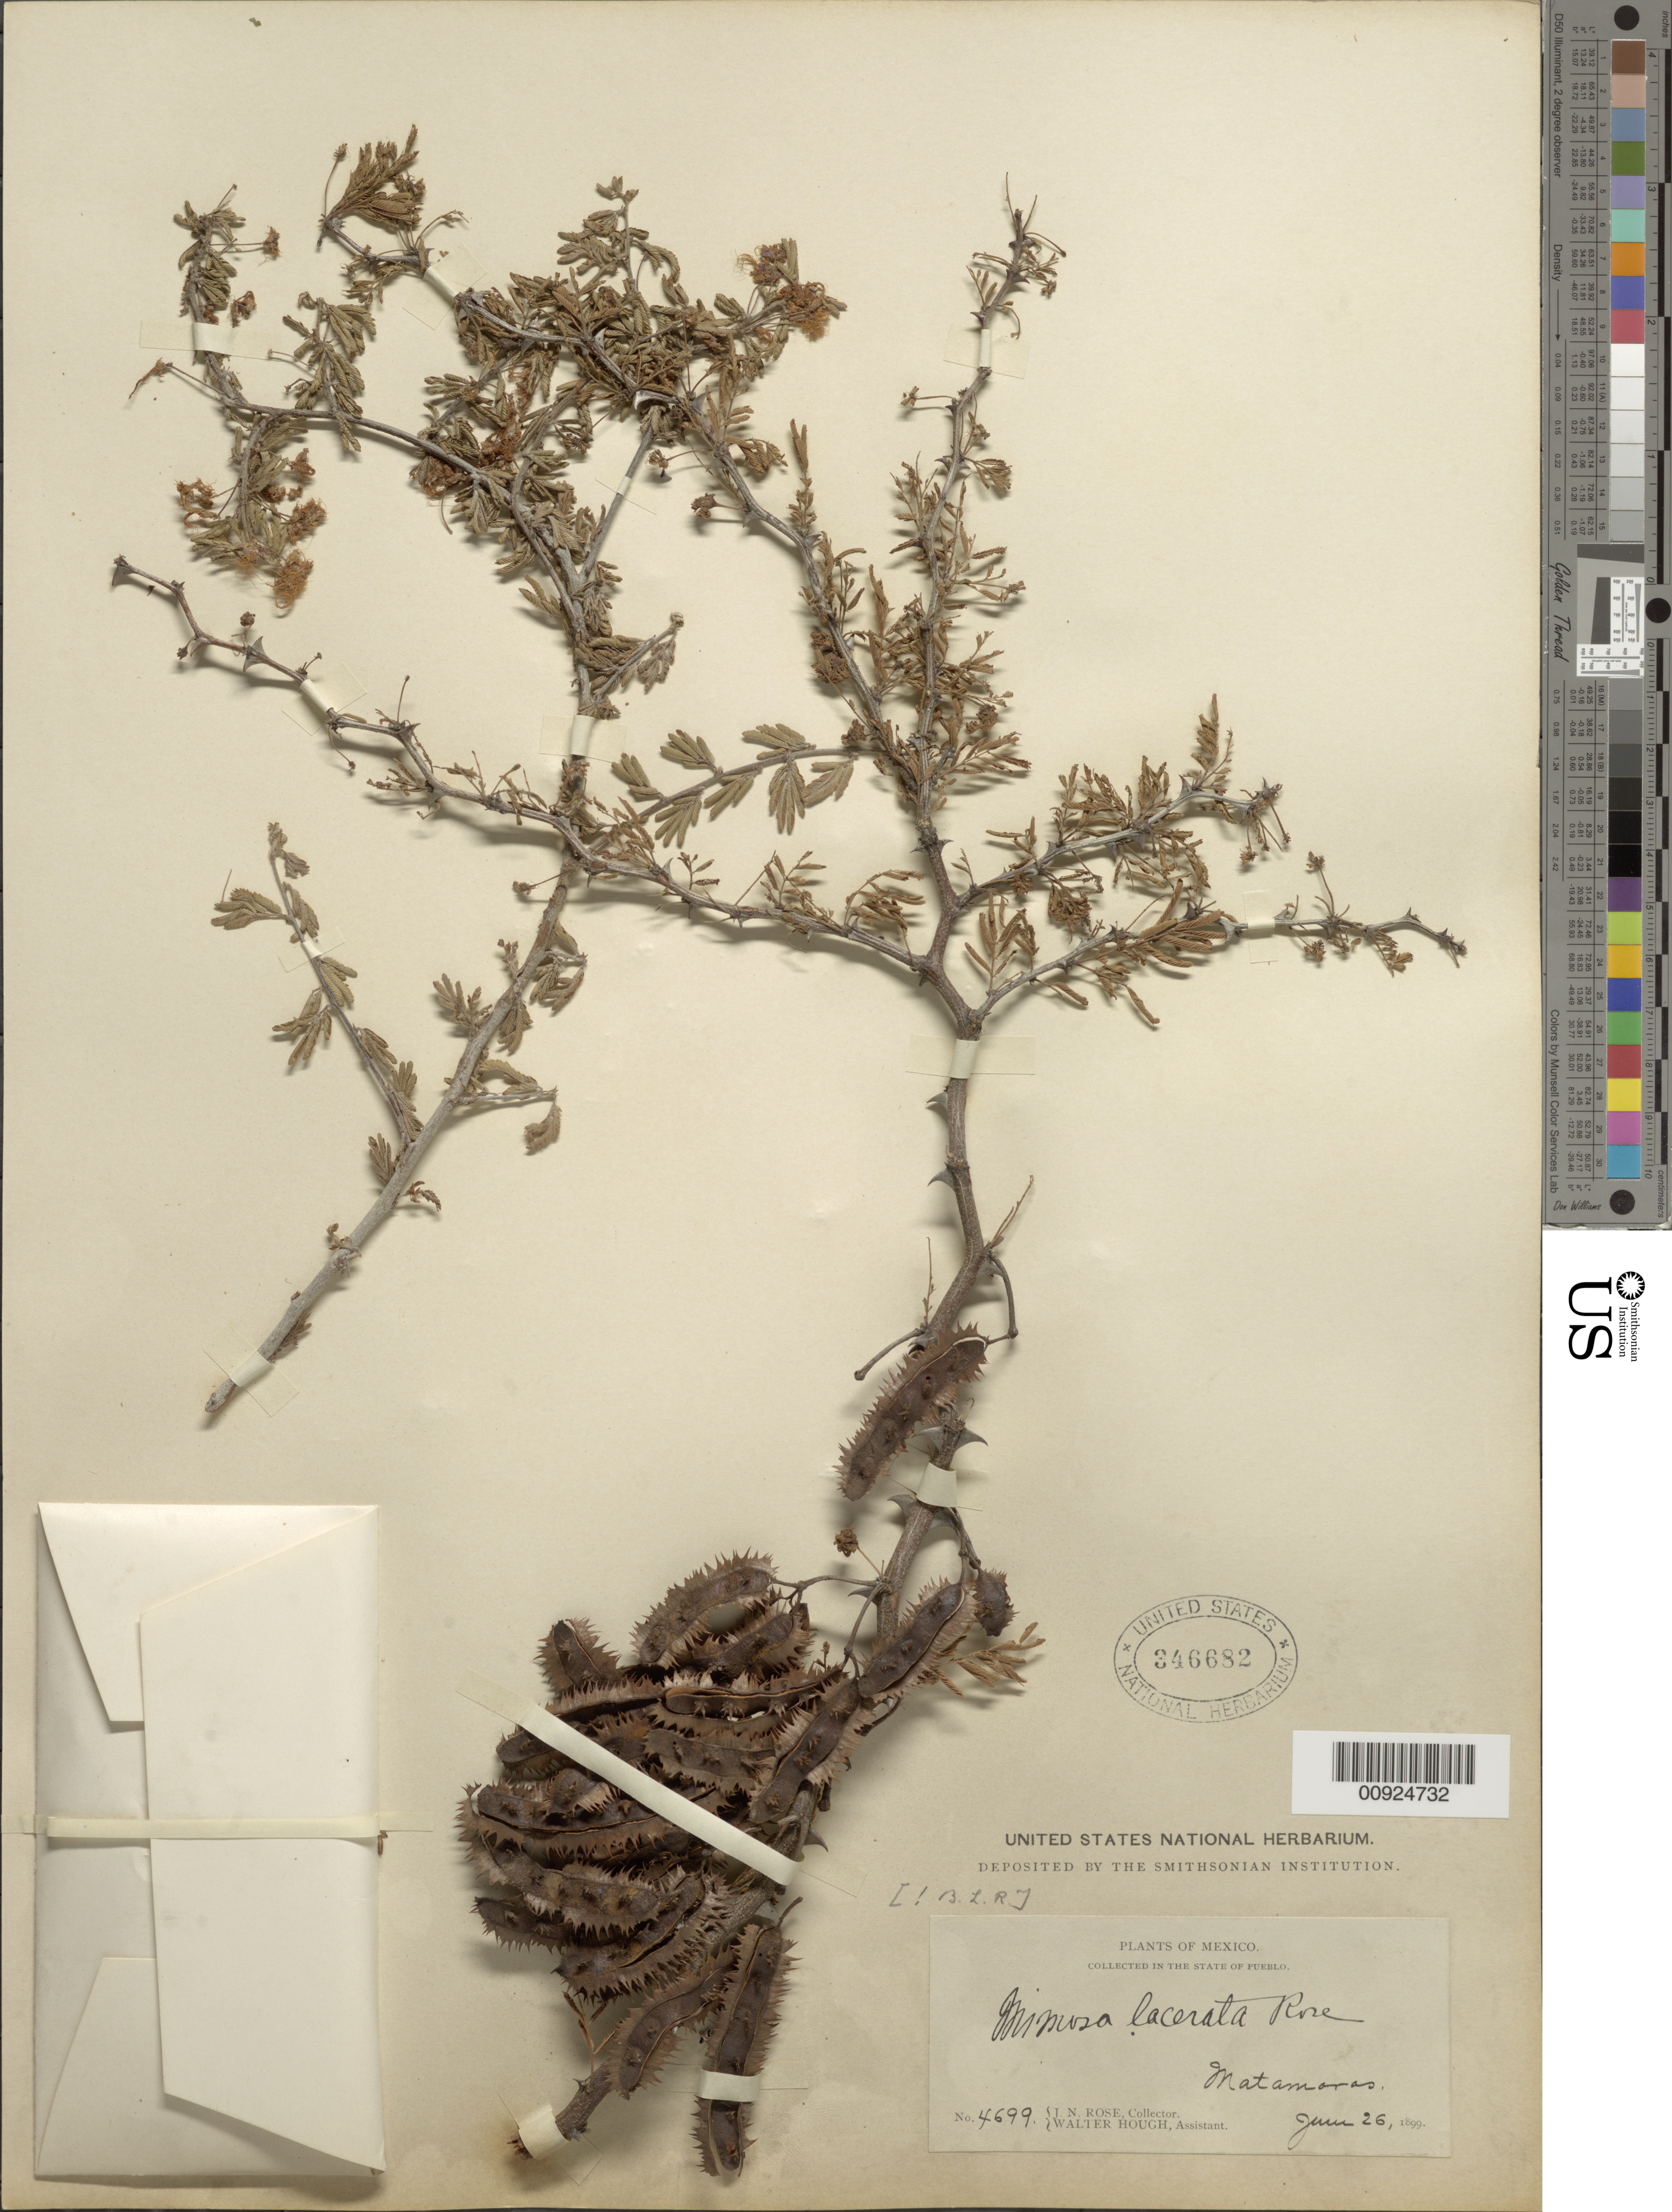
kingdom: Plantae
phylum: Tracheophyta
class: Magnoliopsida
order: Fabales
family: Fabaceae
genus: Mimosa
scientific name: Mimosa lacerata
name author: Rose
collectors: J. N. Rose & W. Hough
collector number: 4699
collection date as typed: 26 Jun 1899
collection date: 1899-06-26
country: Mexico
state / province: Puebla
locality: Matamoros, State of Puebla.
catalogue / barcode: US 346682